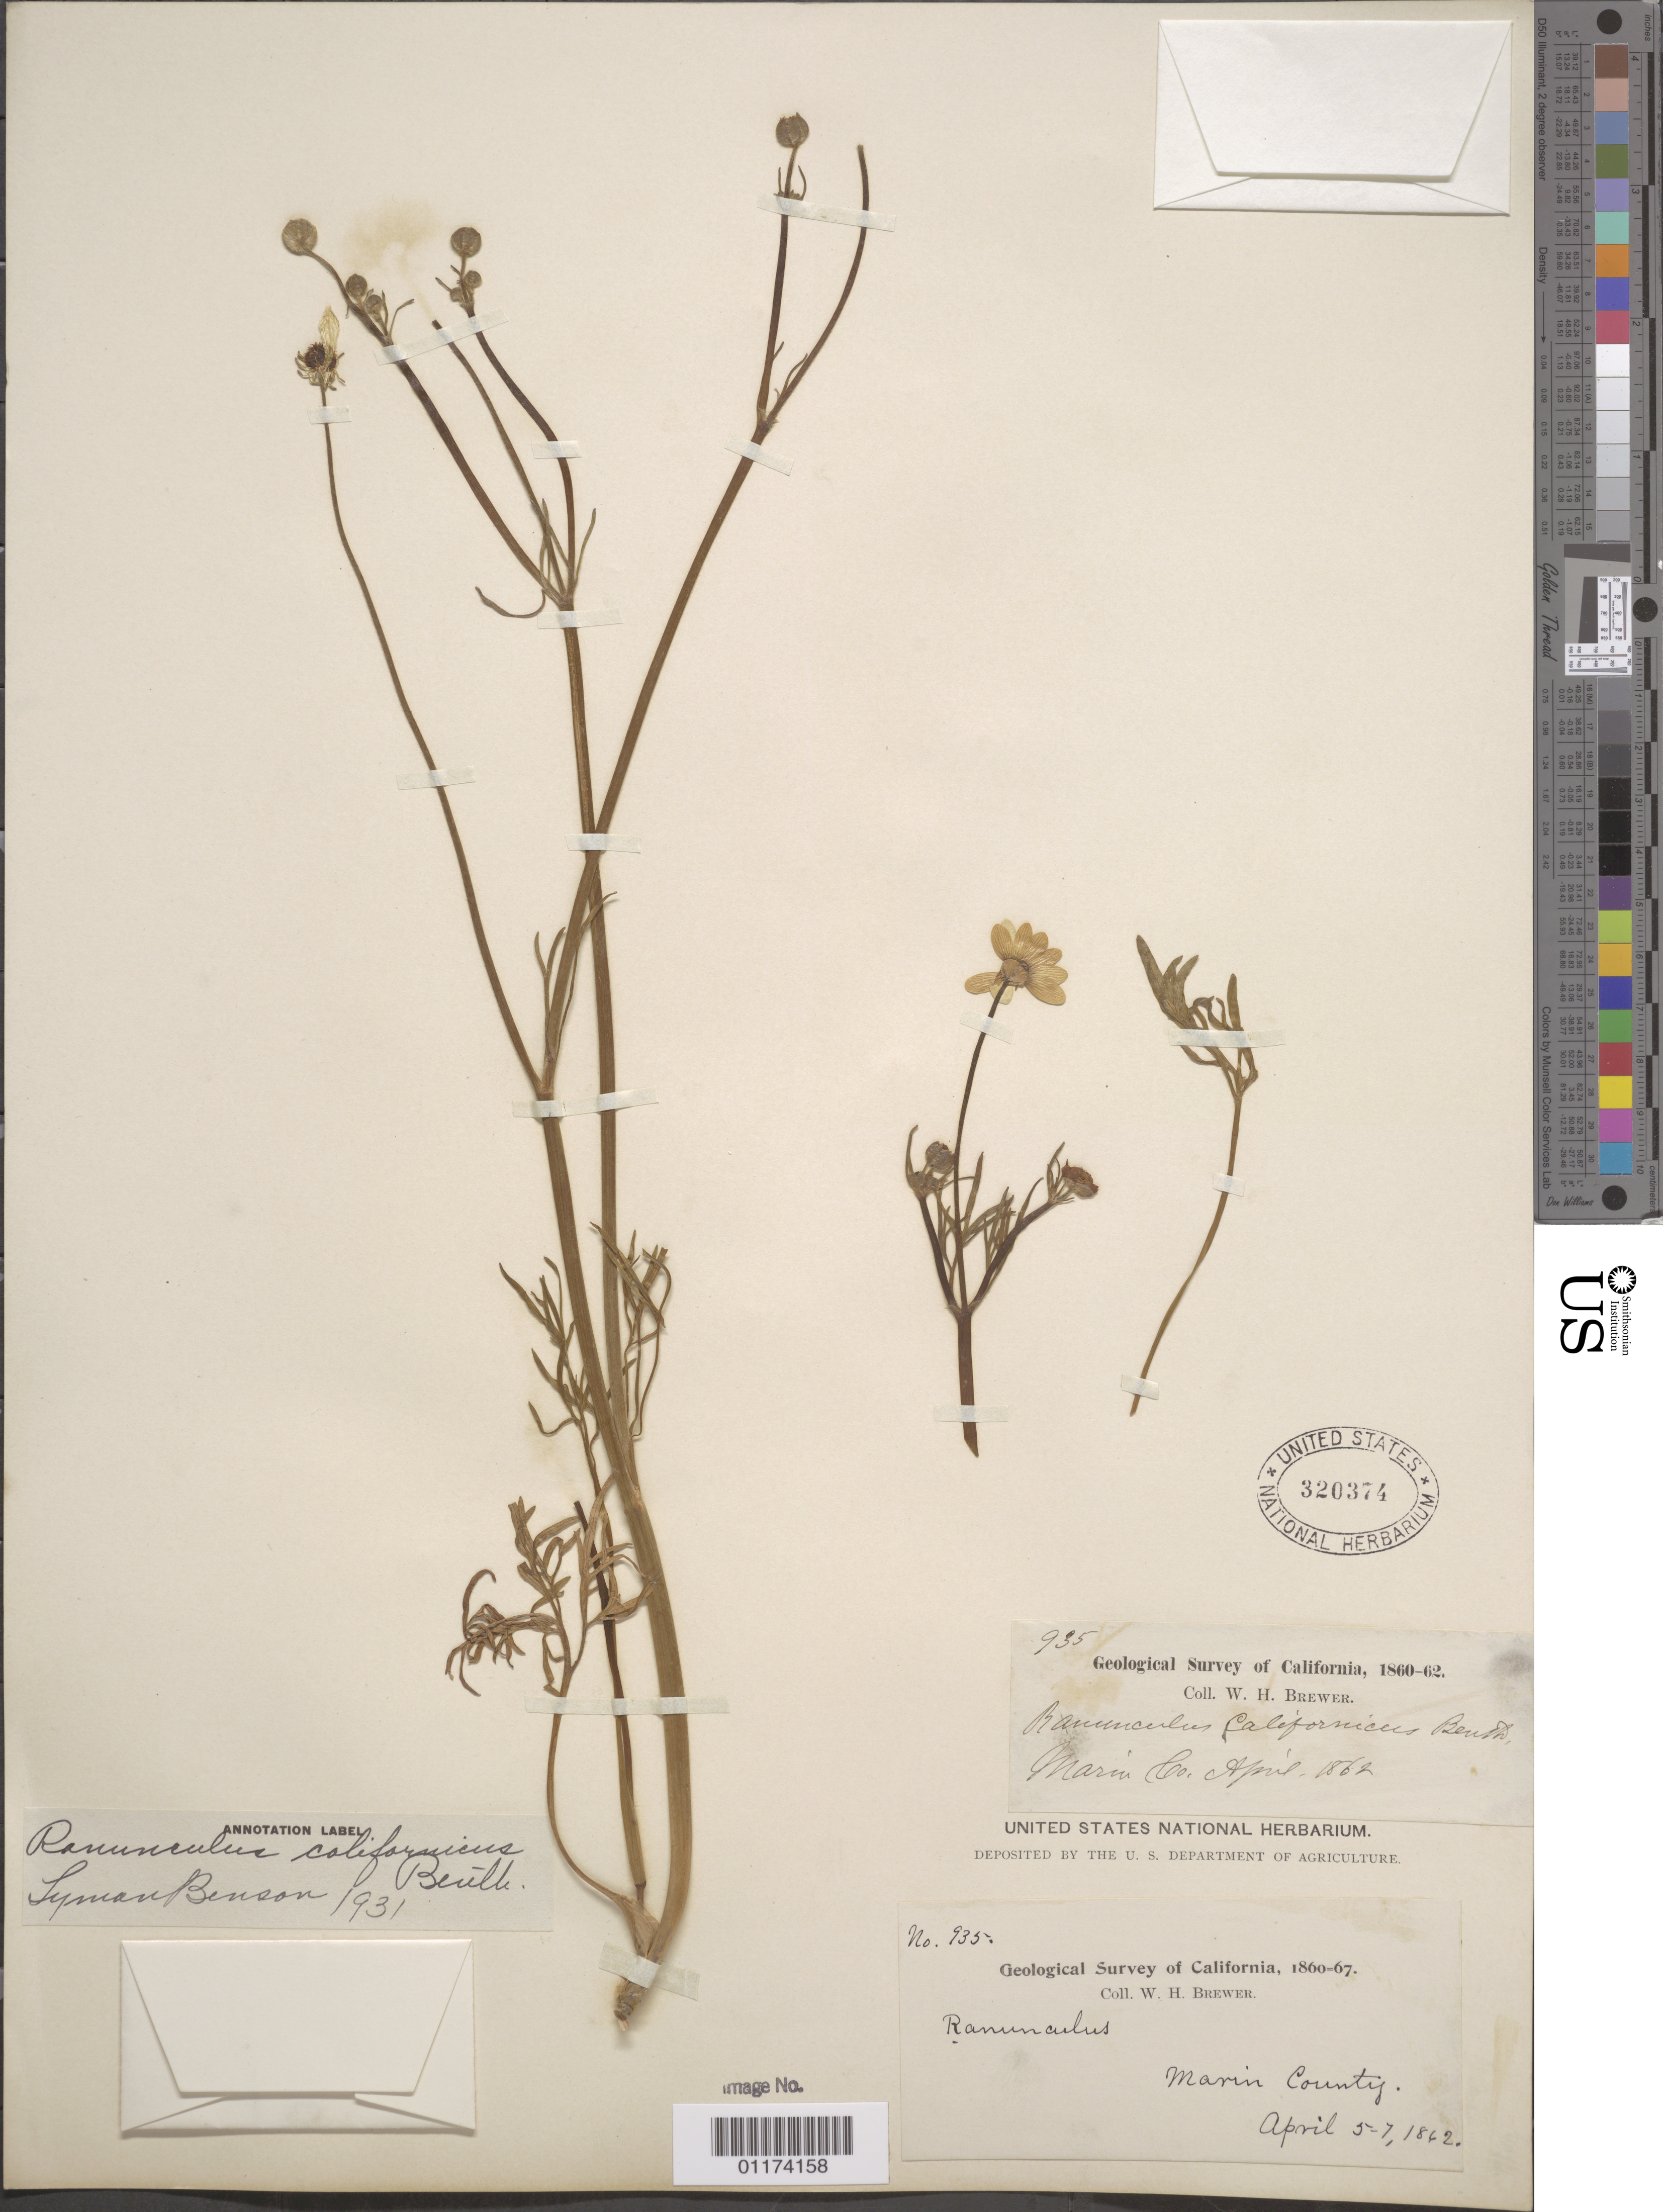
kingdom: Plantae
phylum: Tracheophyta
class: Magnoliopsida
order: Ranunculales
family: Ranunculaceae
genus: Ranunculus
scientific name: Ranunculus californicus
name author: Benth.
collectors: W. H. Brewer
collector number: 935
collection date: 1862-04-06/1862-04-07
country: United States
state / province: California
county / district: Marin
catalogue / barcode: US 320374